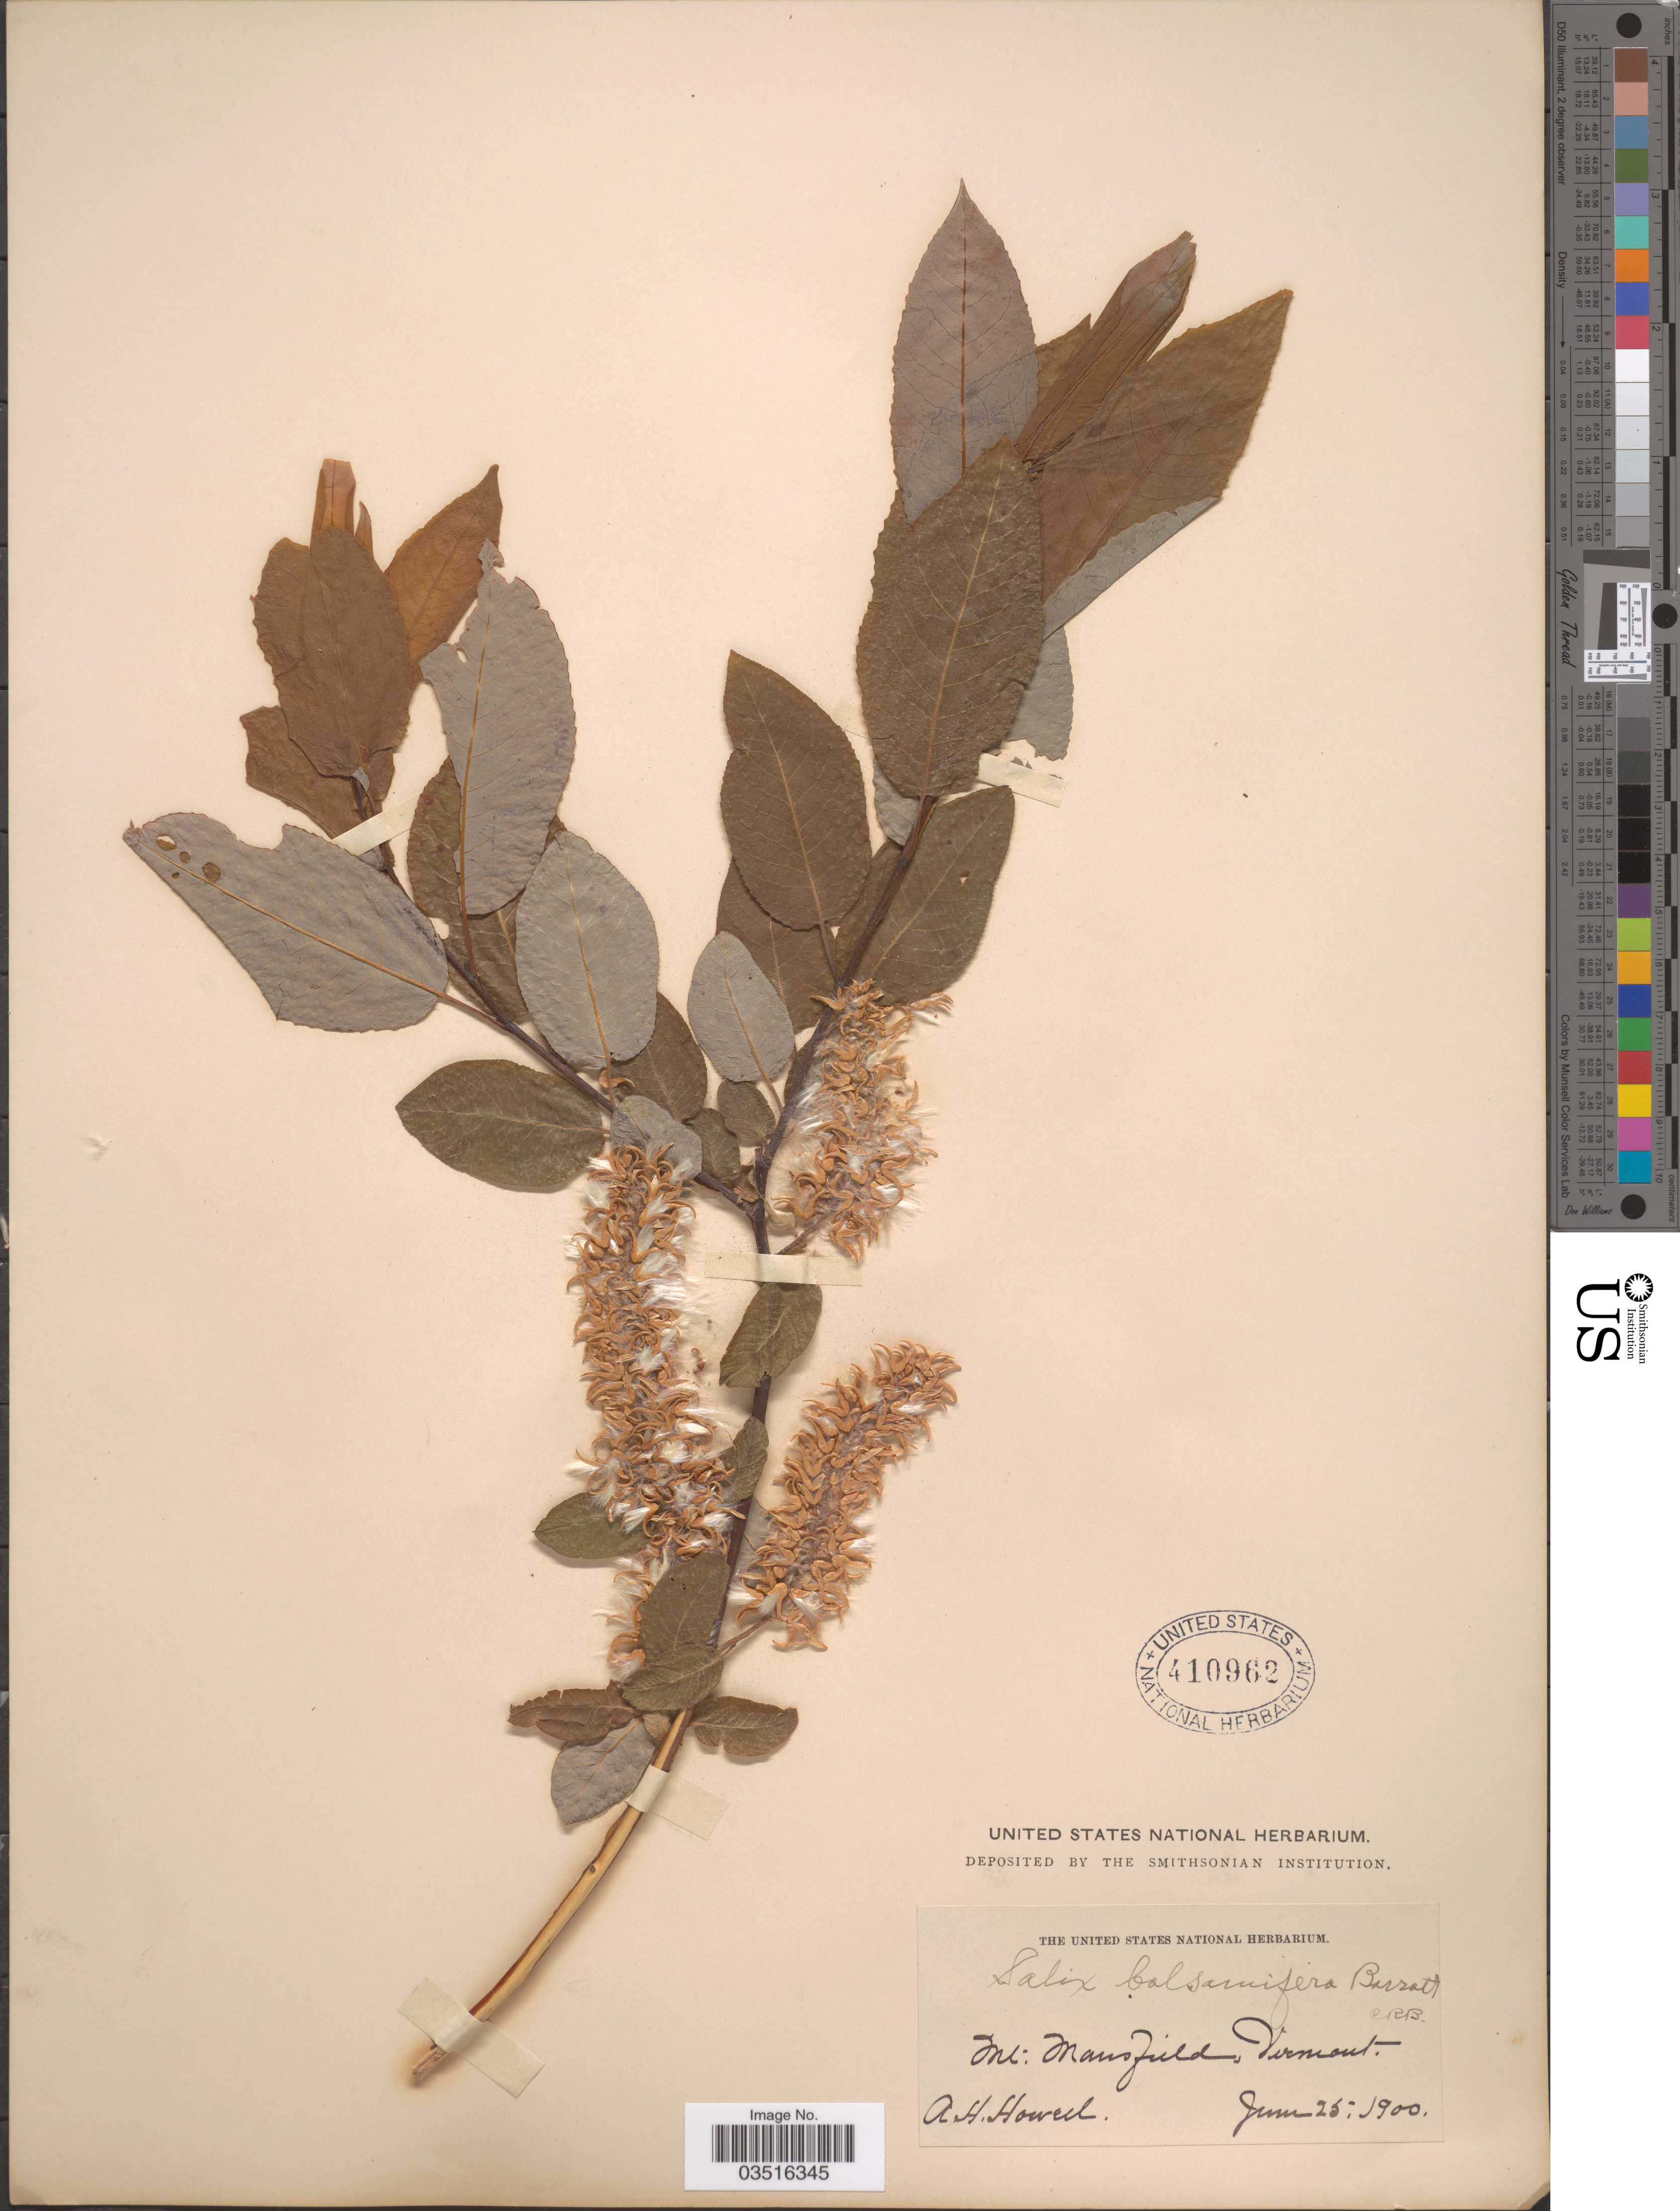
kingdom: Plantae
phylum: Tracheophyta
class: Magnoliopsida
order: Malpighiales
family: Salicaceae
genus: Salix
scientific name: Salix pyrifolia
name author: Ledeb.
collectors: A. Howell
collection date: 1900-06-25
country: United States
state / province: Vermont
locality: Mt. Mansfield.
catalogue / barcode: US 410962